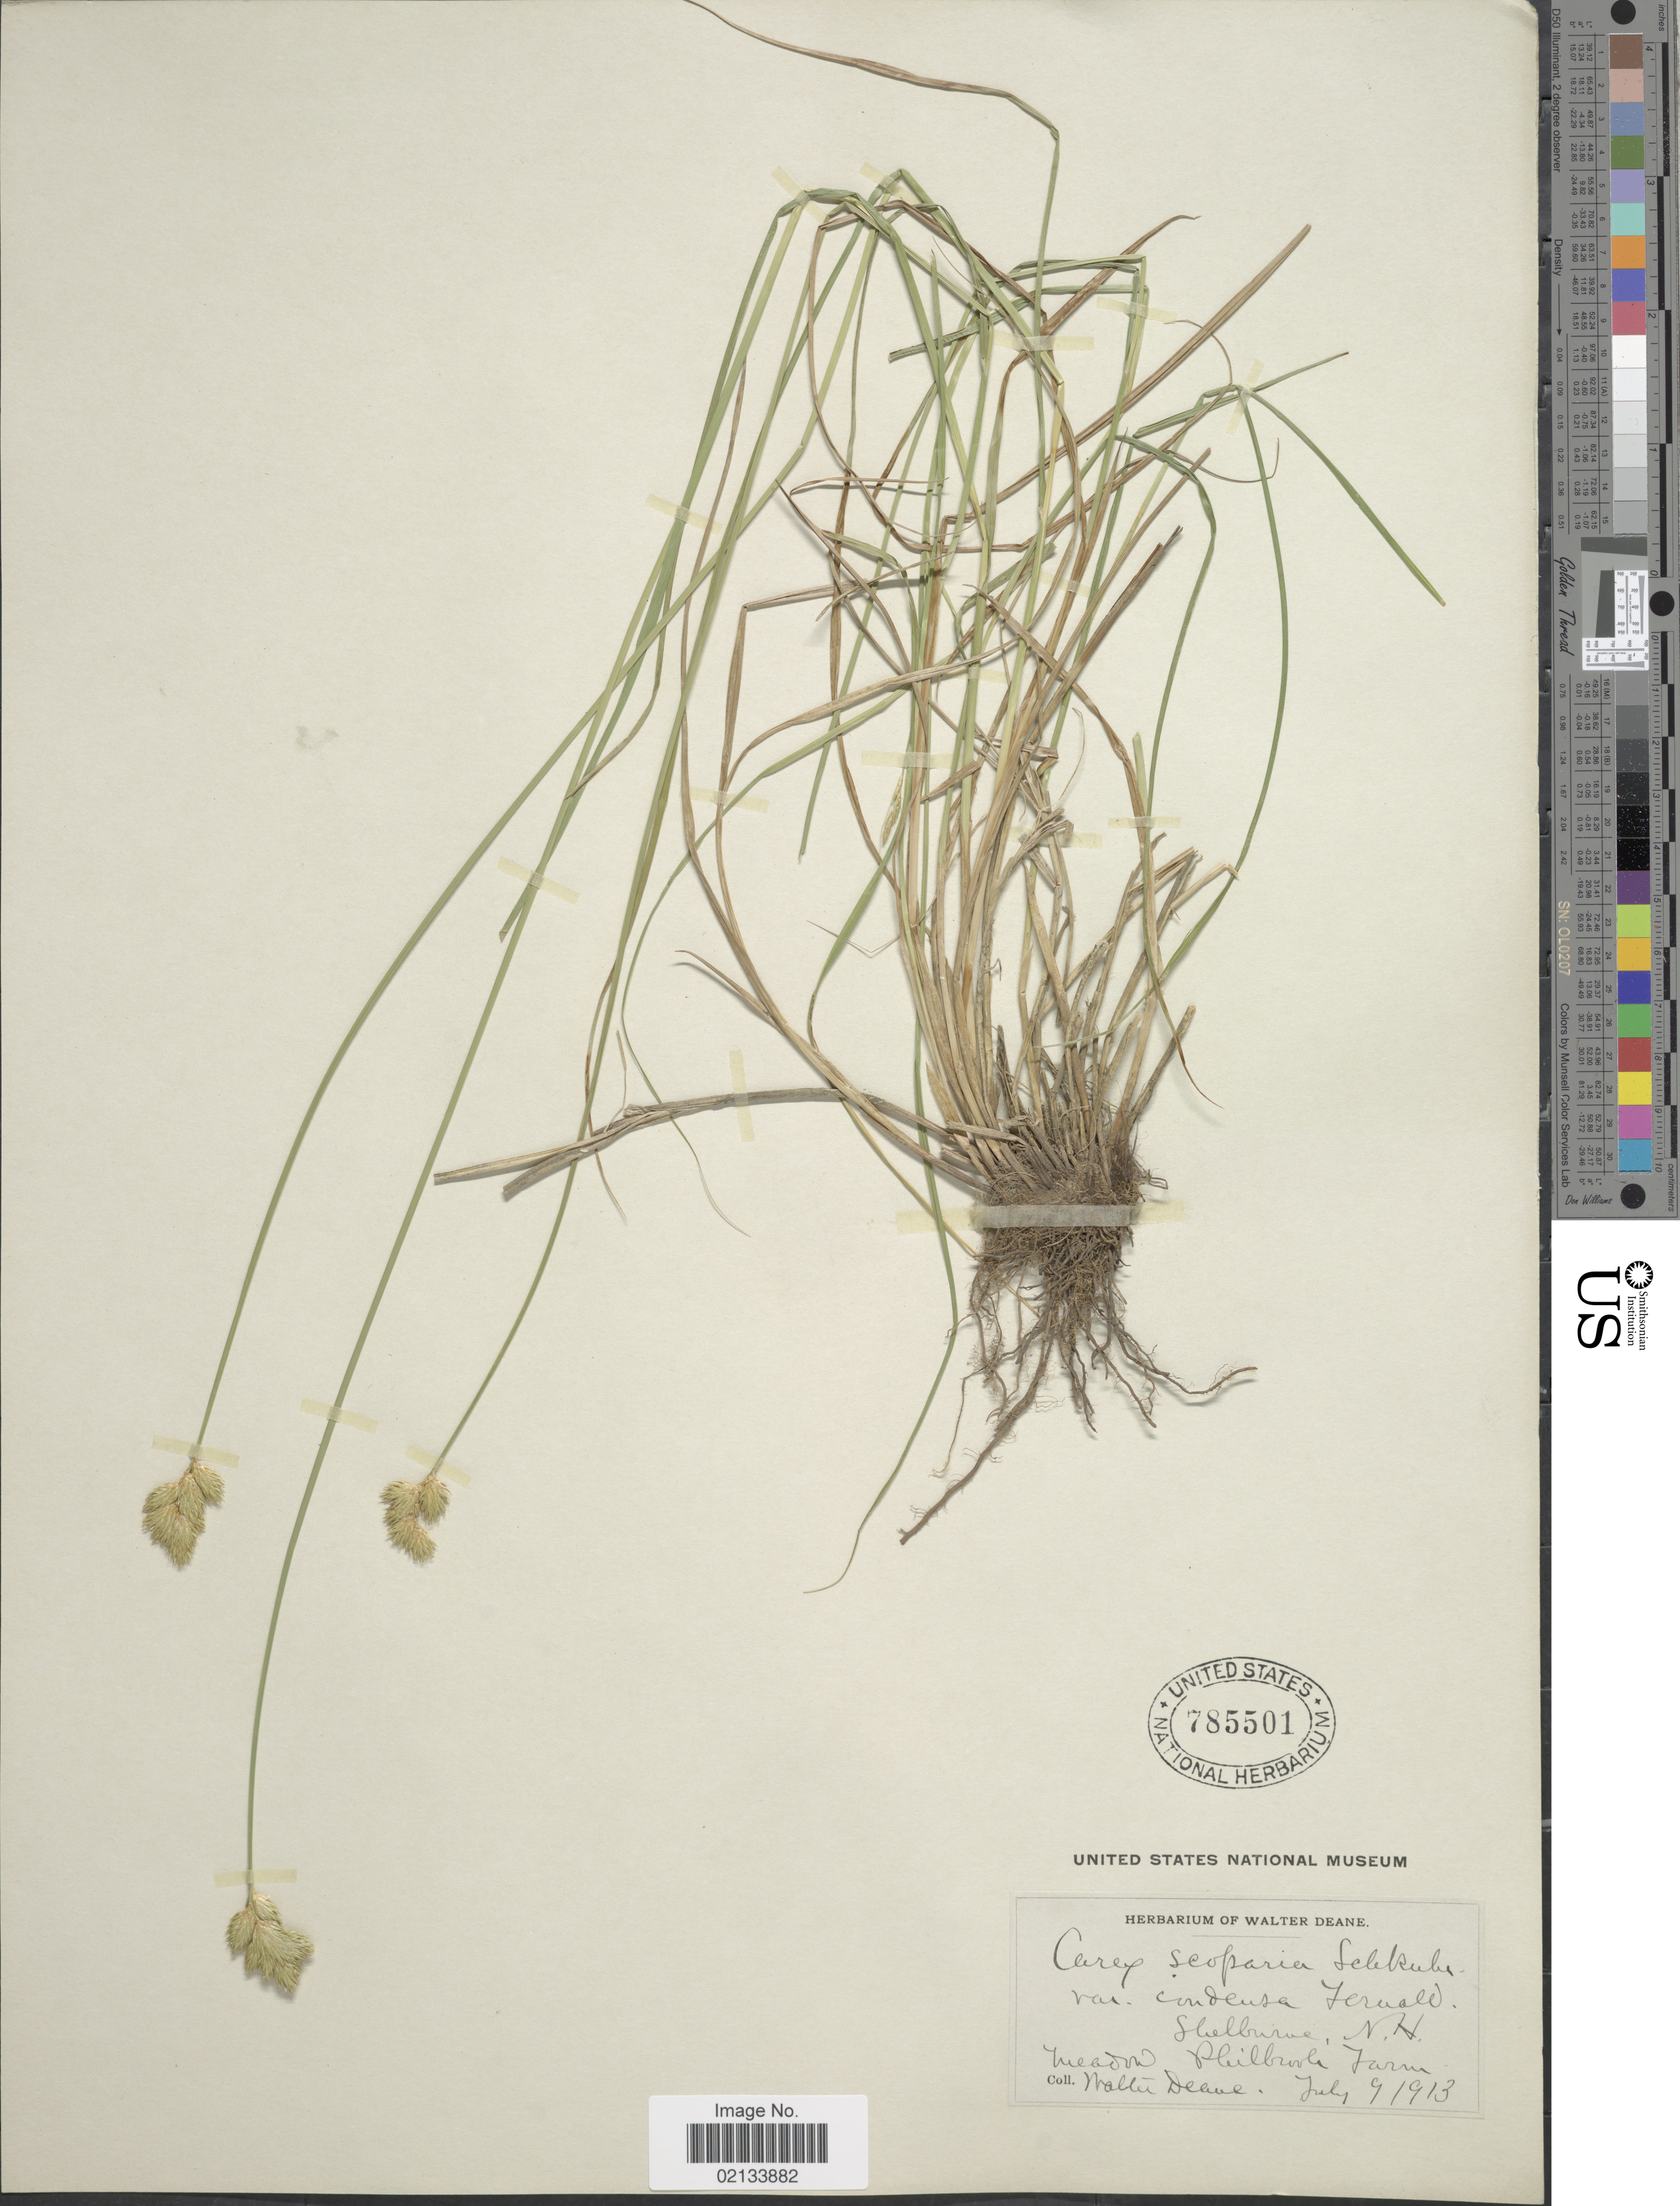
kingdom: Plantae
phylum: Tracheophyta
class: Liliopsida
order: Poales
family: Cyperaceae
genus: Carex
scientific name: Carex scoparia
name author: Schkuhr ex Willd.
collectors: W. Deane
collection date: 1913-07-09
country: United States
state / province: New Hampshire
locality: Shelburne, meadow, Philbrook Farm.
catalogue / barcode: US 785501